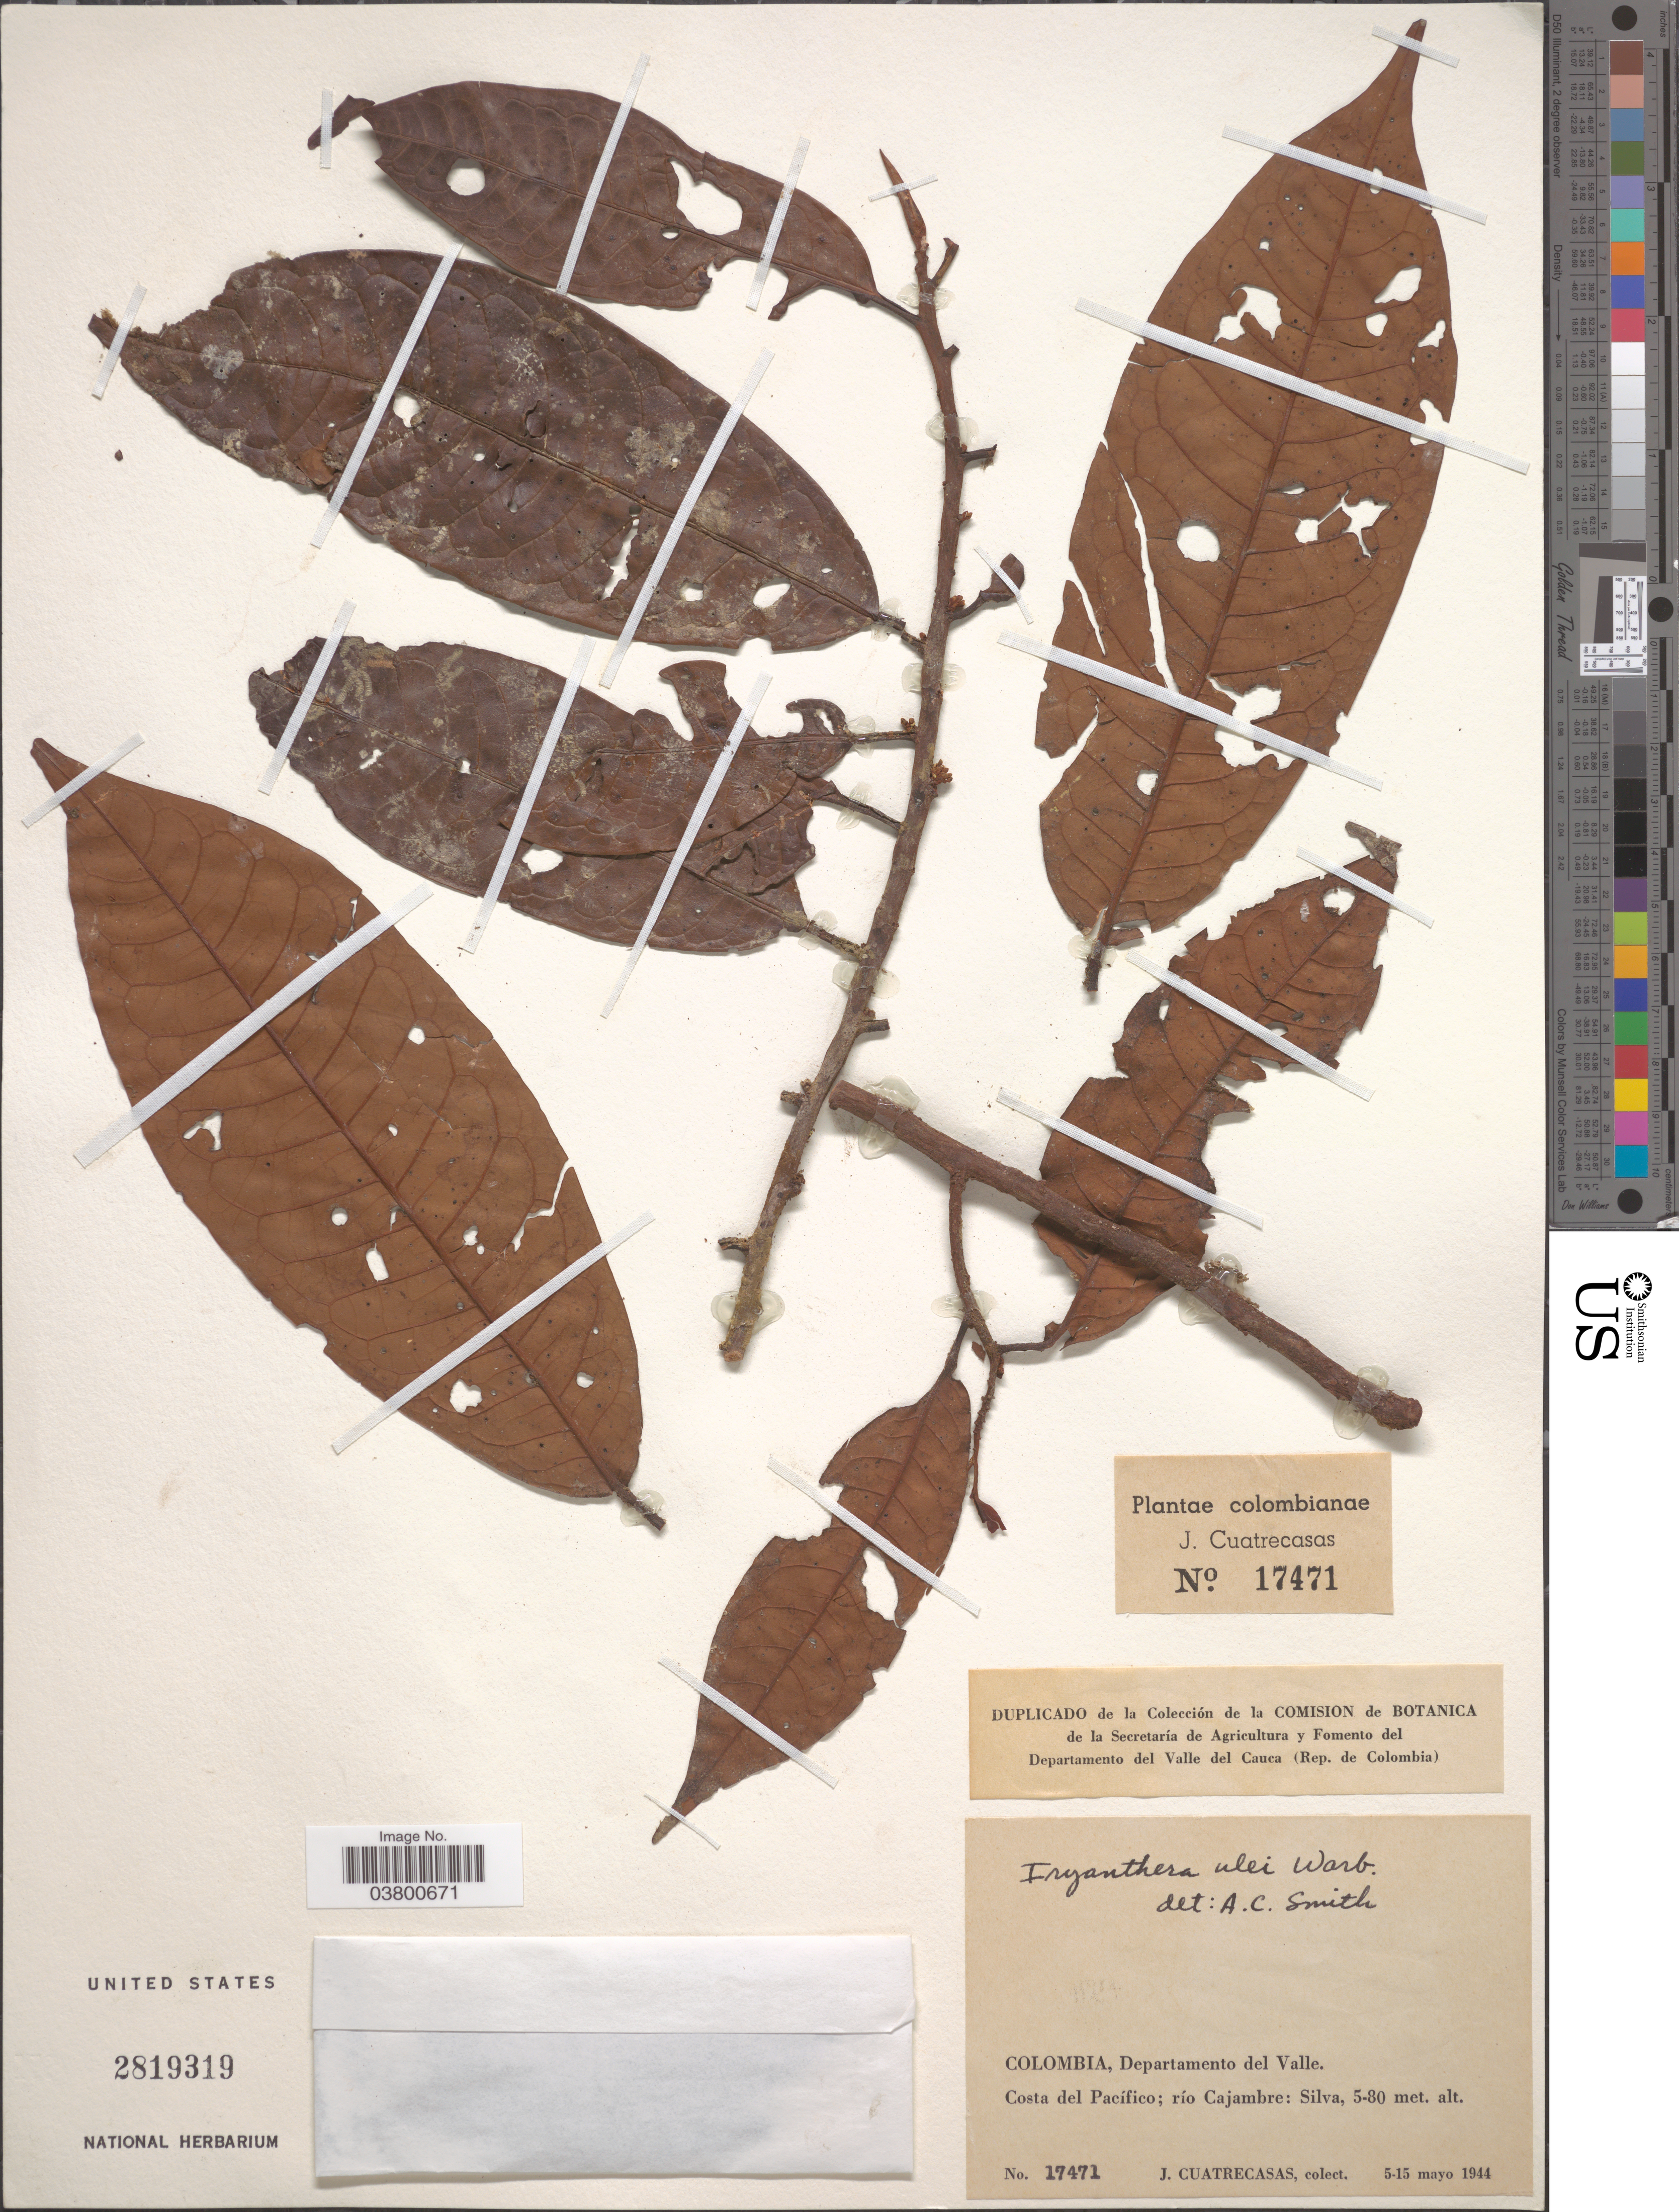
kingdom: Plantae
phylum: Tracheophyta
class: Magnoliopsida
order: Magnoliales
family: Myristicaceae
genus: Iryanthera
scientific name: Iryanthera ulei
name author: Warb.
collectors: J. Cuatrecasas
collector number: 17471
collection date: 1944-05-05/1944-05-15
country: Colombia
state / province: Valle del Cauca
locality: Departamento del Valle. Costa del Pacífico; río Cajambre: Silva.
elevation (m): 5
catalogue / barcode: US 2819319